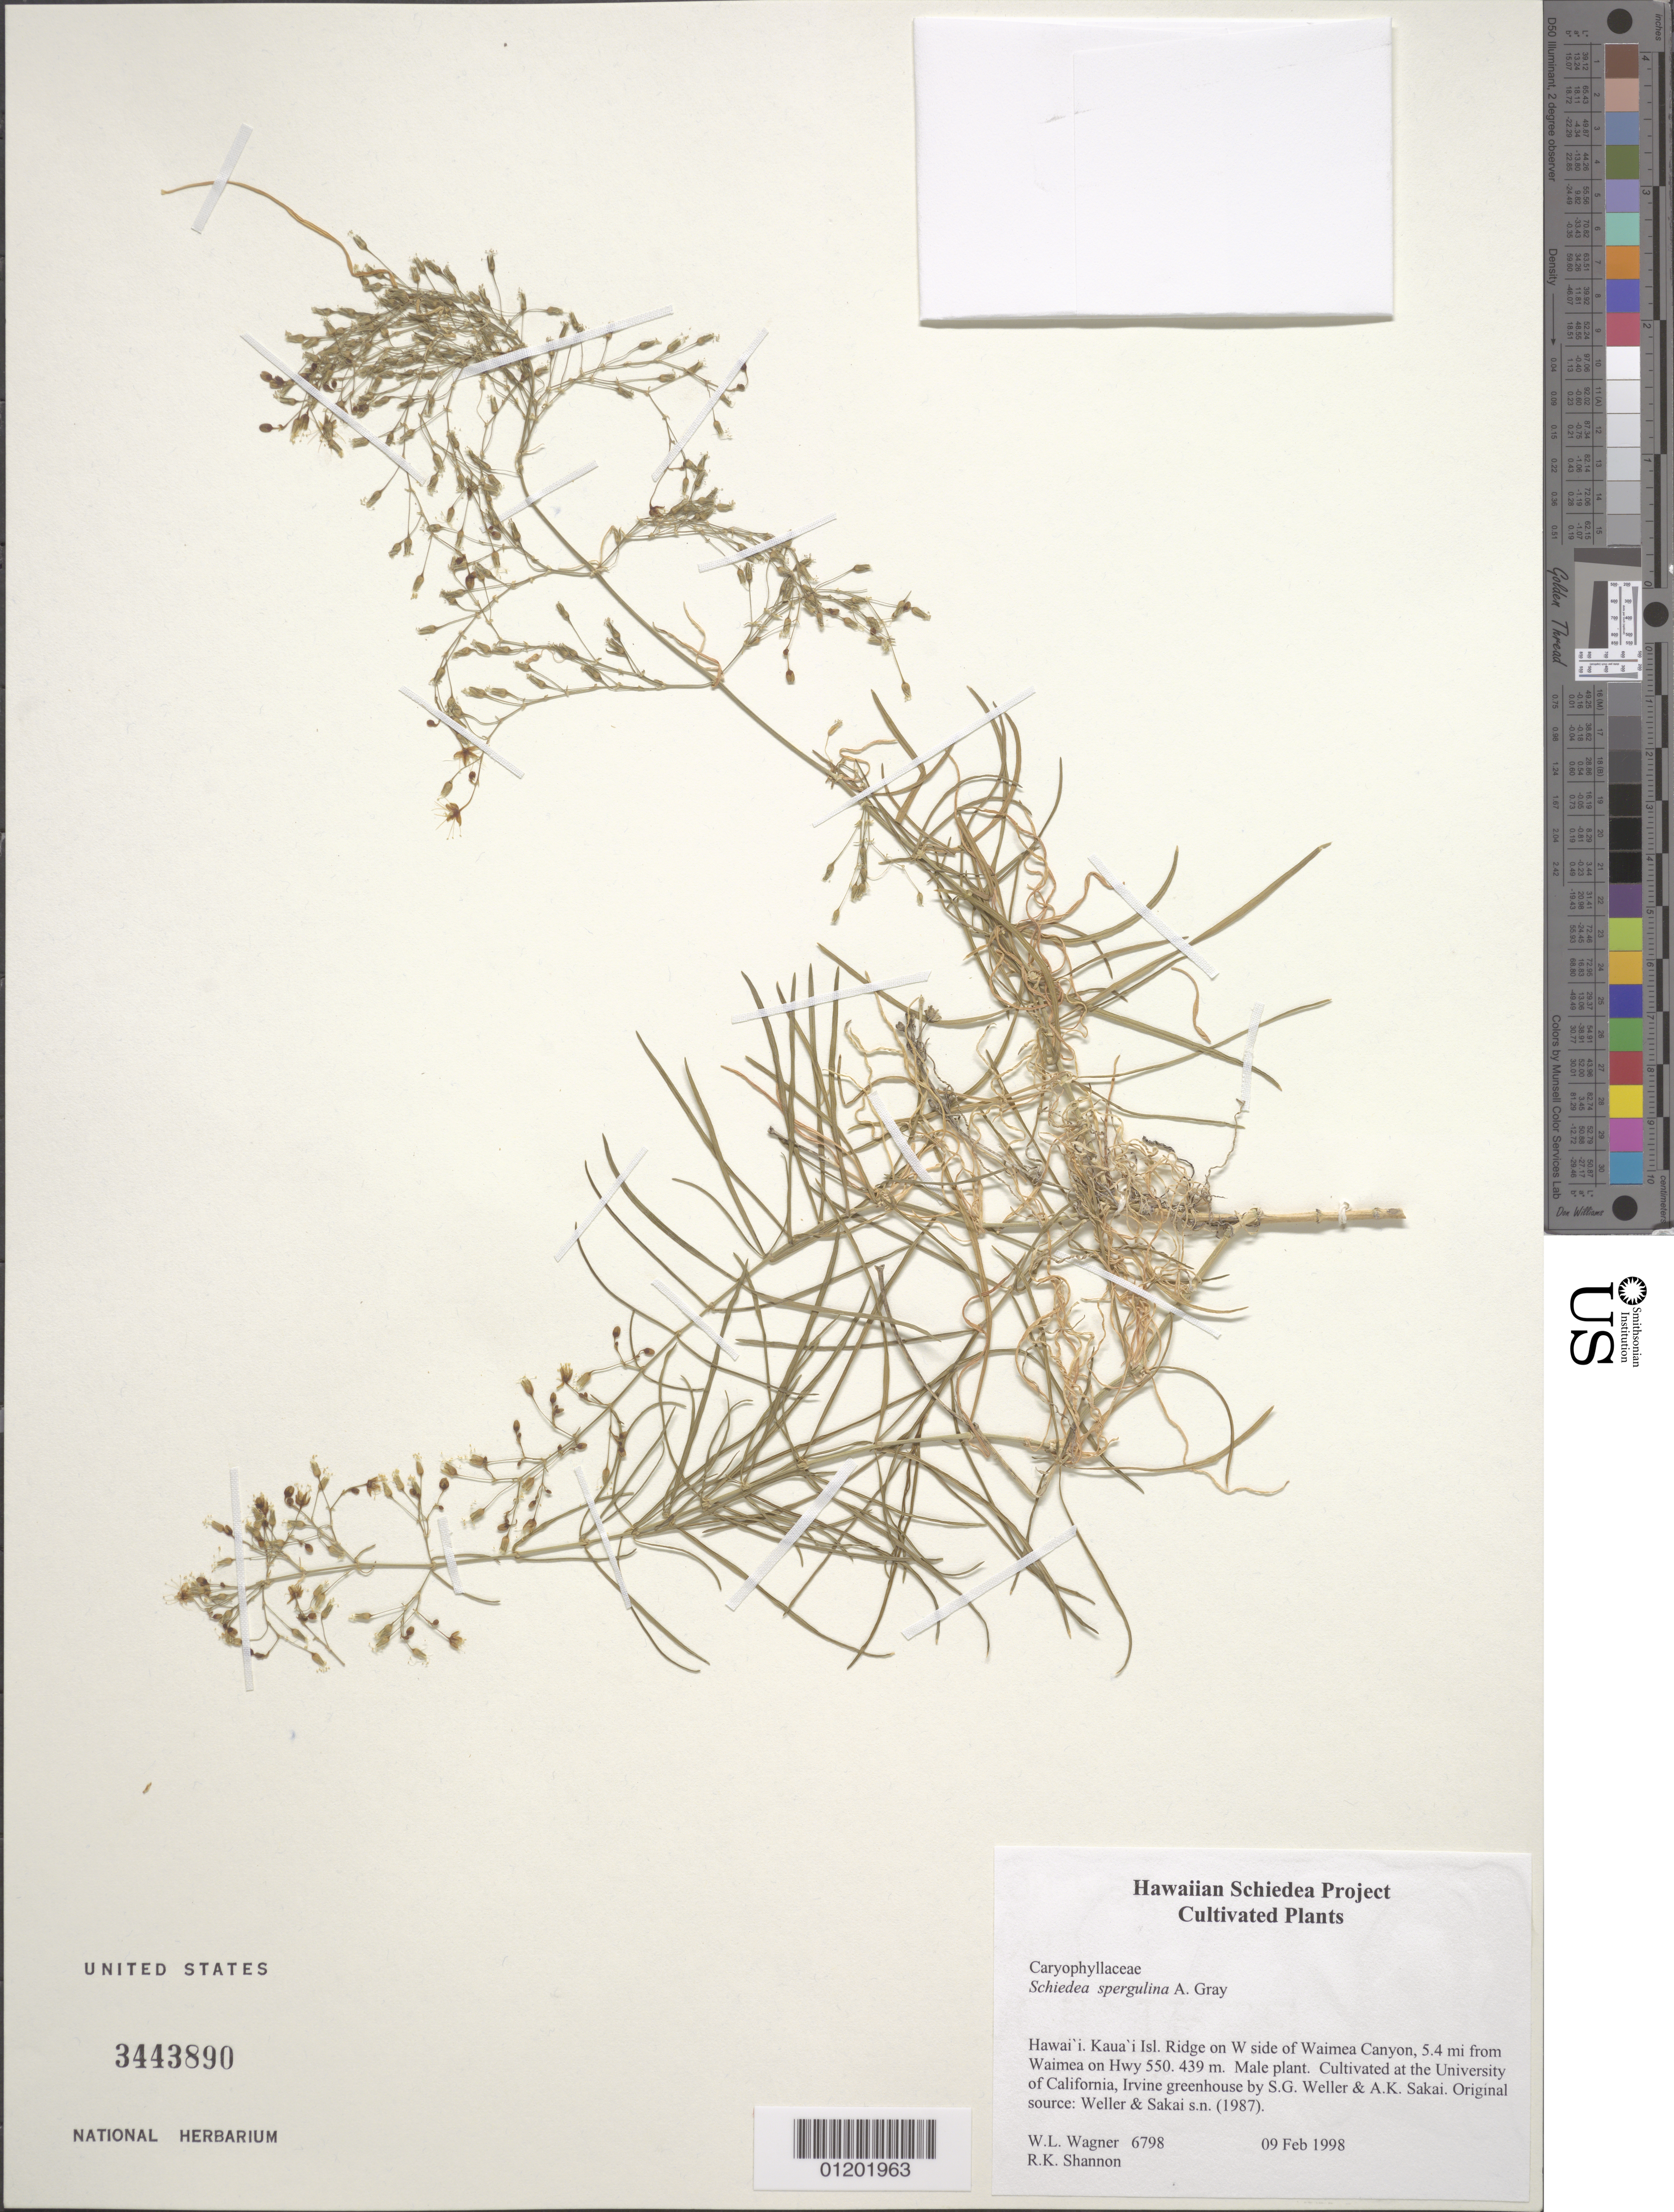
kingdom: Plantae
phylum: Tracheophyta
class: Magnoliopsida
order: Caryophyllales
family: Caryophyllaceae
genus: Schiedea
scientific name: Schiedea spergulina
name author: A. Gray in Wilkes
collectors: W. L. Wagner & R. Shannon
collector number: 6798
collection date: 1998-02-09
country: United States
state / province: California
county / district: Orange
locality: University of California, Irvine greenhouse.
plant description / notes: Cultivated at the University of California, Irvine greenhouse by S.G. Weller & A.K. Sakai. Original source: Weller & Sakai s.n. (1987), Kaua'i, Ridge on W side of Waimea Canyon, 5.4 mi from Waimea on Hwy 550, 439 m.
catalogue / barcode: US 3443890